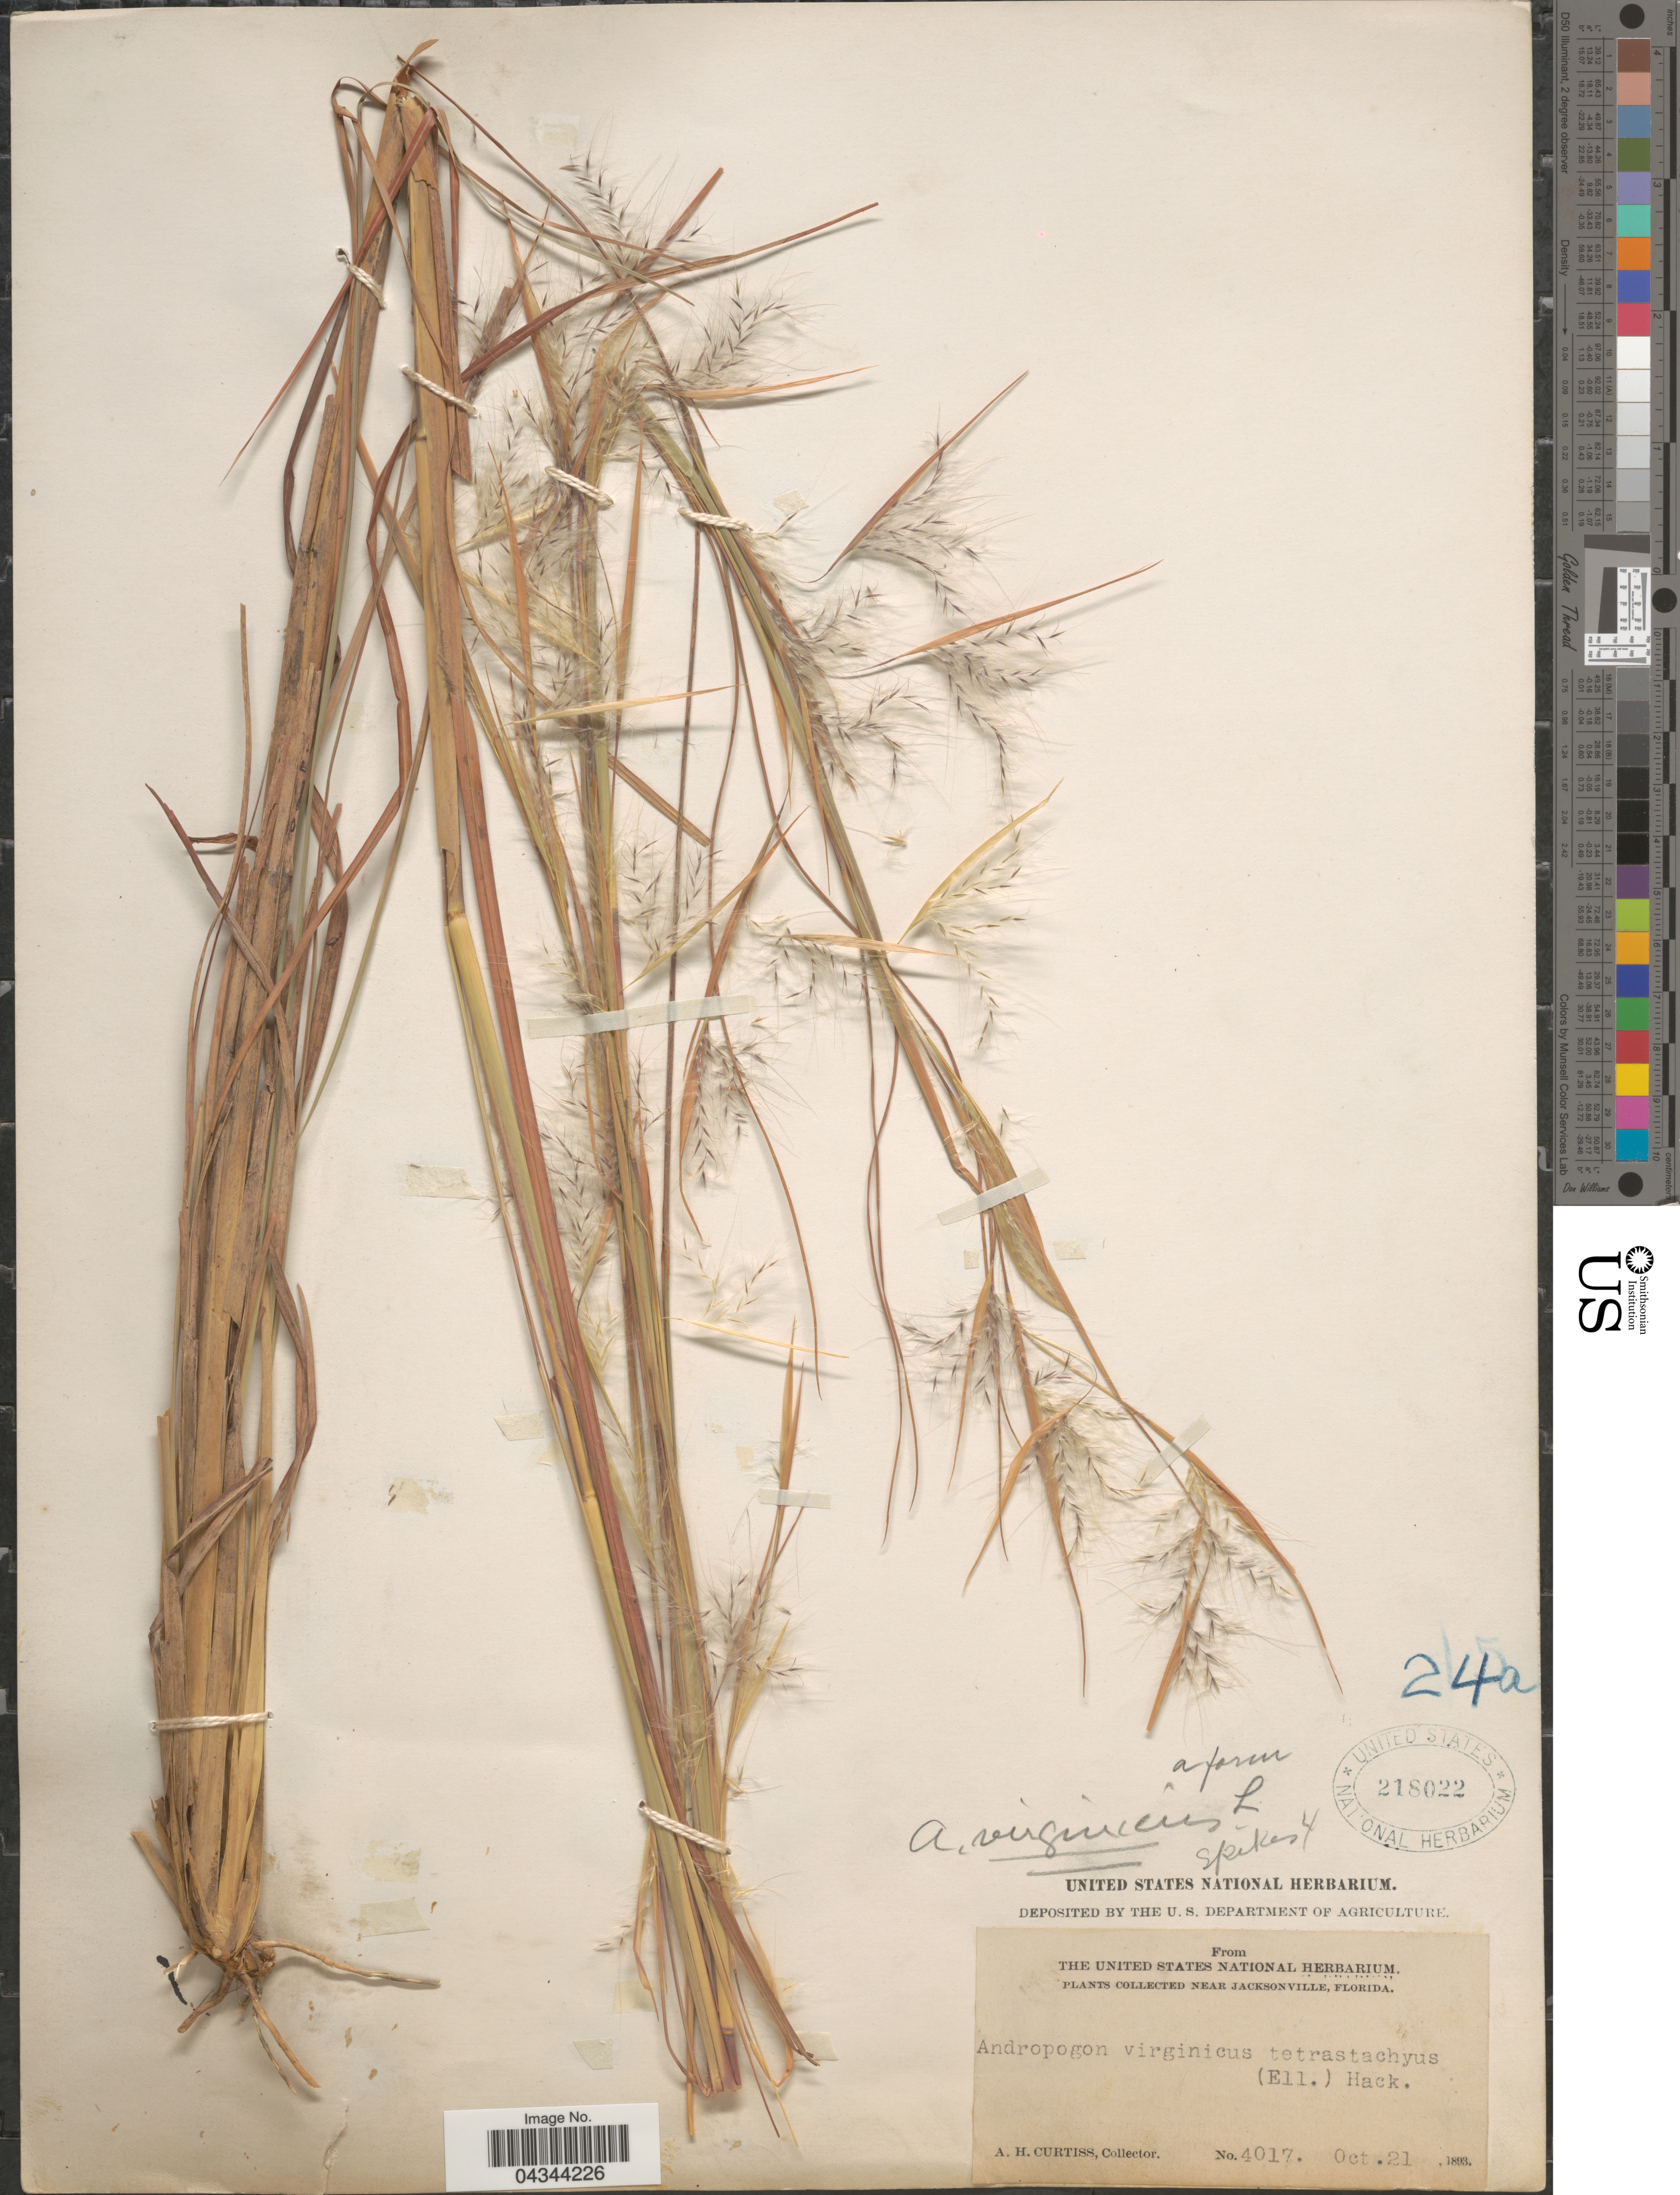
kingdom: Plantae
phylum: Tracheophyta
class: Liliopsida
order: Poales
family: Poaceae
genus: Andropogon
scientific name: Andropogon virginicus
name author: L.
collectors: A. H. Curtiss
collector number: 4017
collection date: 1893-10-21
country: United States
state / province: Florida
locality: Near Jacksonville.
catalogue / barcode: US 218022